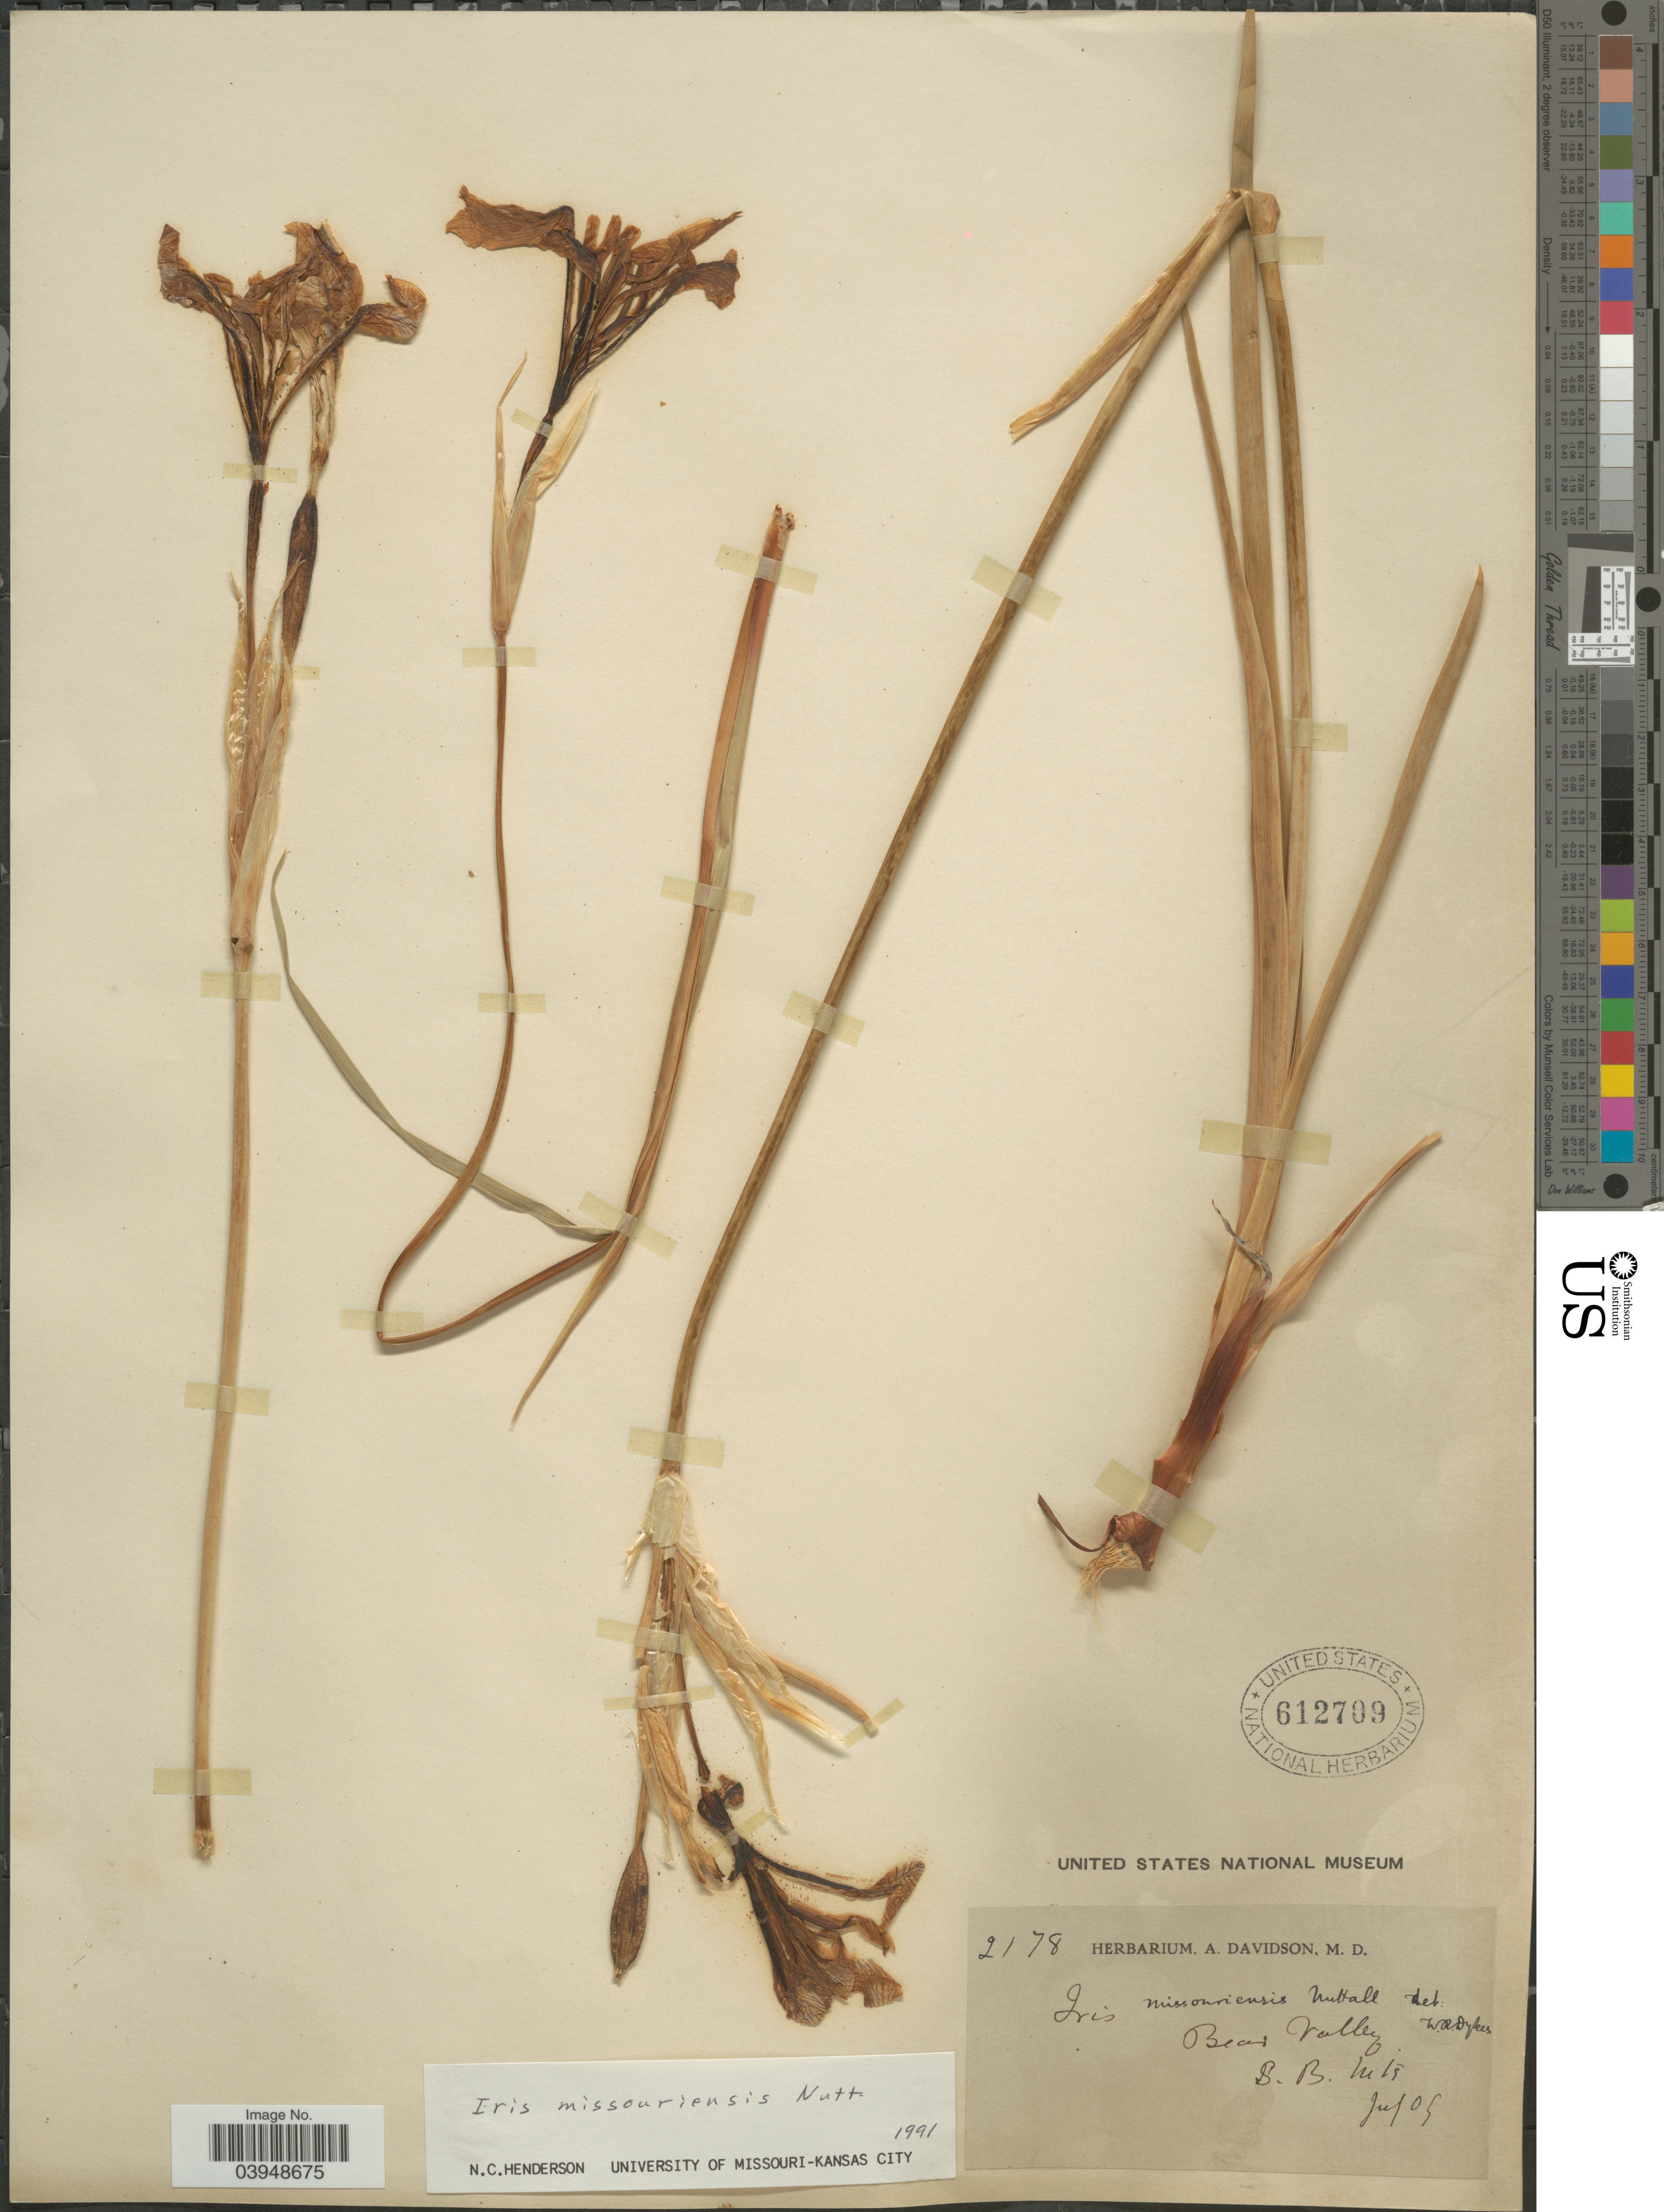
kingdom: Plantae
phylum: Tracheophyta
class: Liliopsida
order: Asparagales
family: Iridaceae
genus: Iris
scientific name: Iris missouriensis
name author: Nutt.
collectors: ex herb. A. Davidson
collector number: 2178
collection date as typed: Transcribed d/m/y: /7/5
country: United States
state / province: California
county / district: San Bernardino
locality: Bear Valley. S. B. Mts.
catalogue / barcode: US 612709